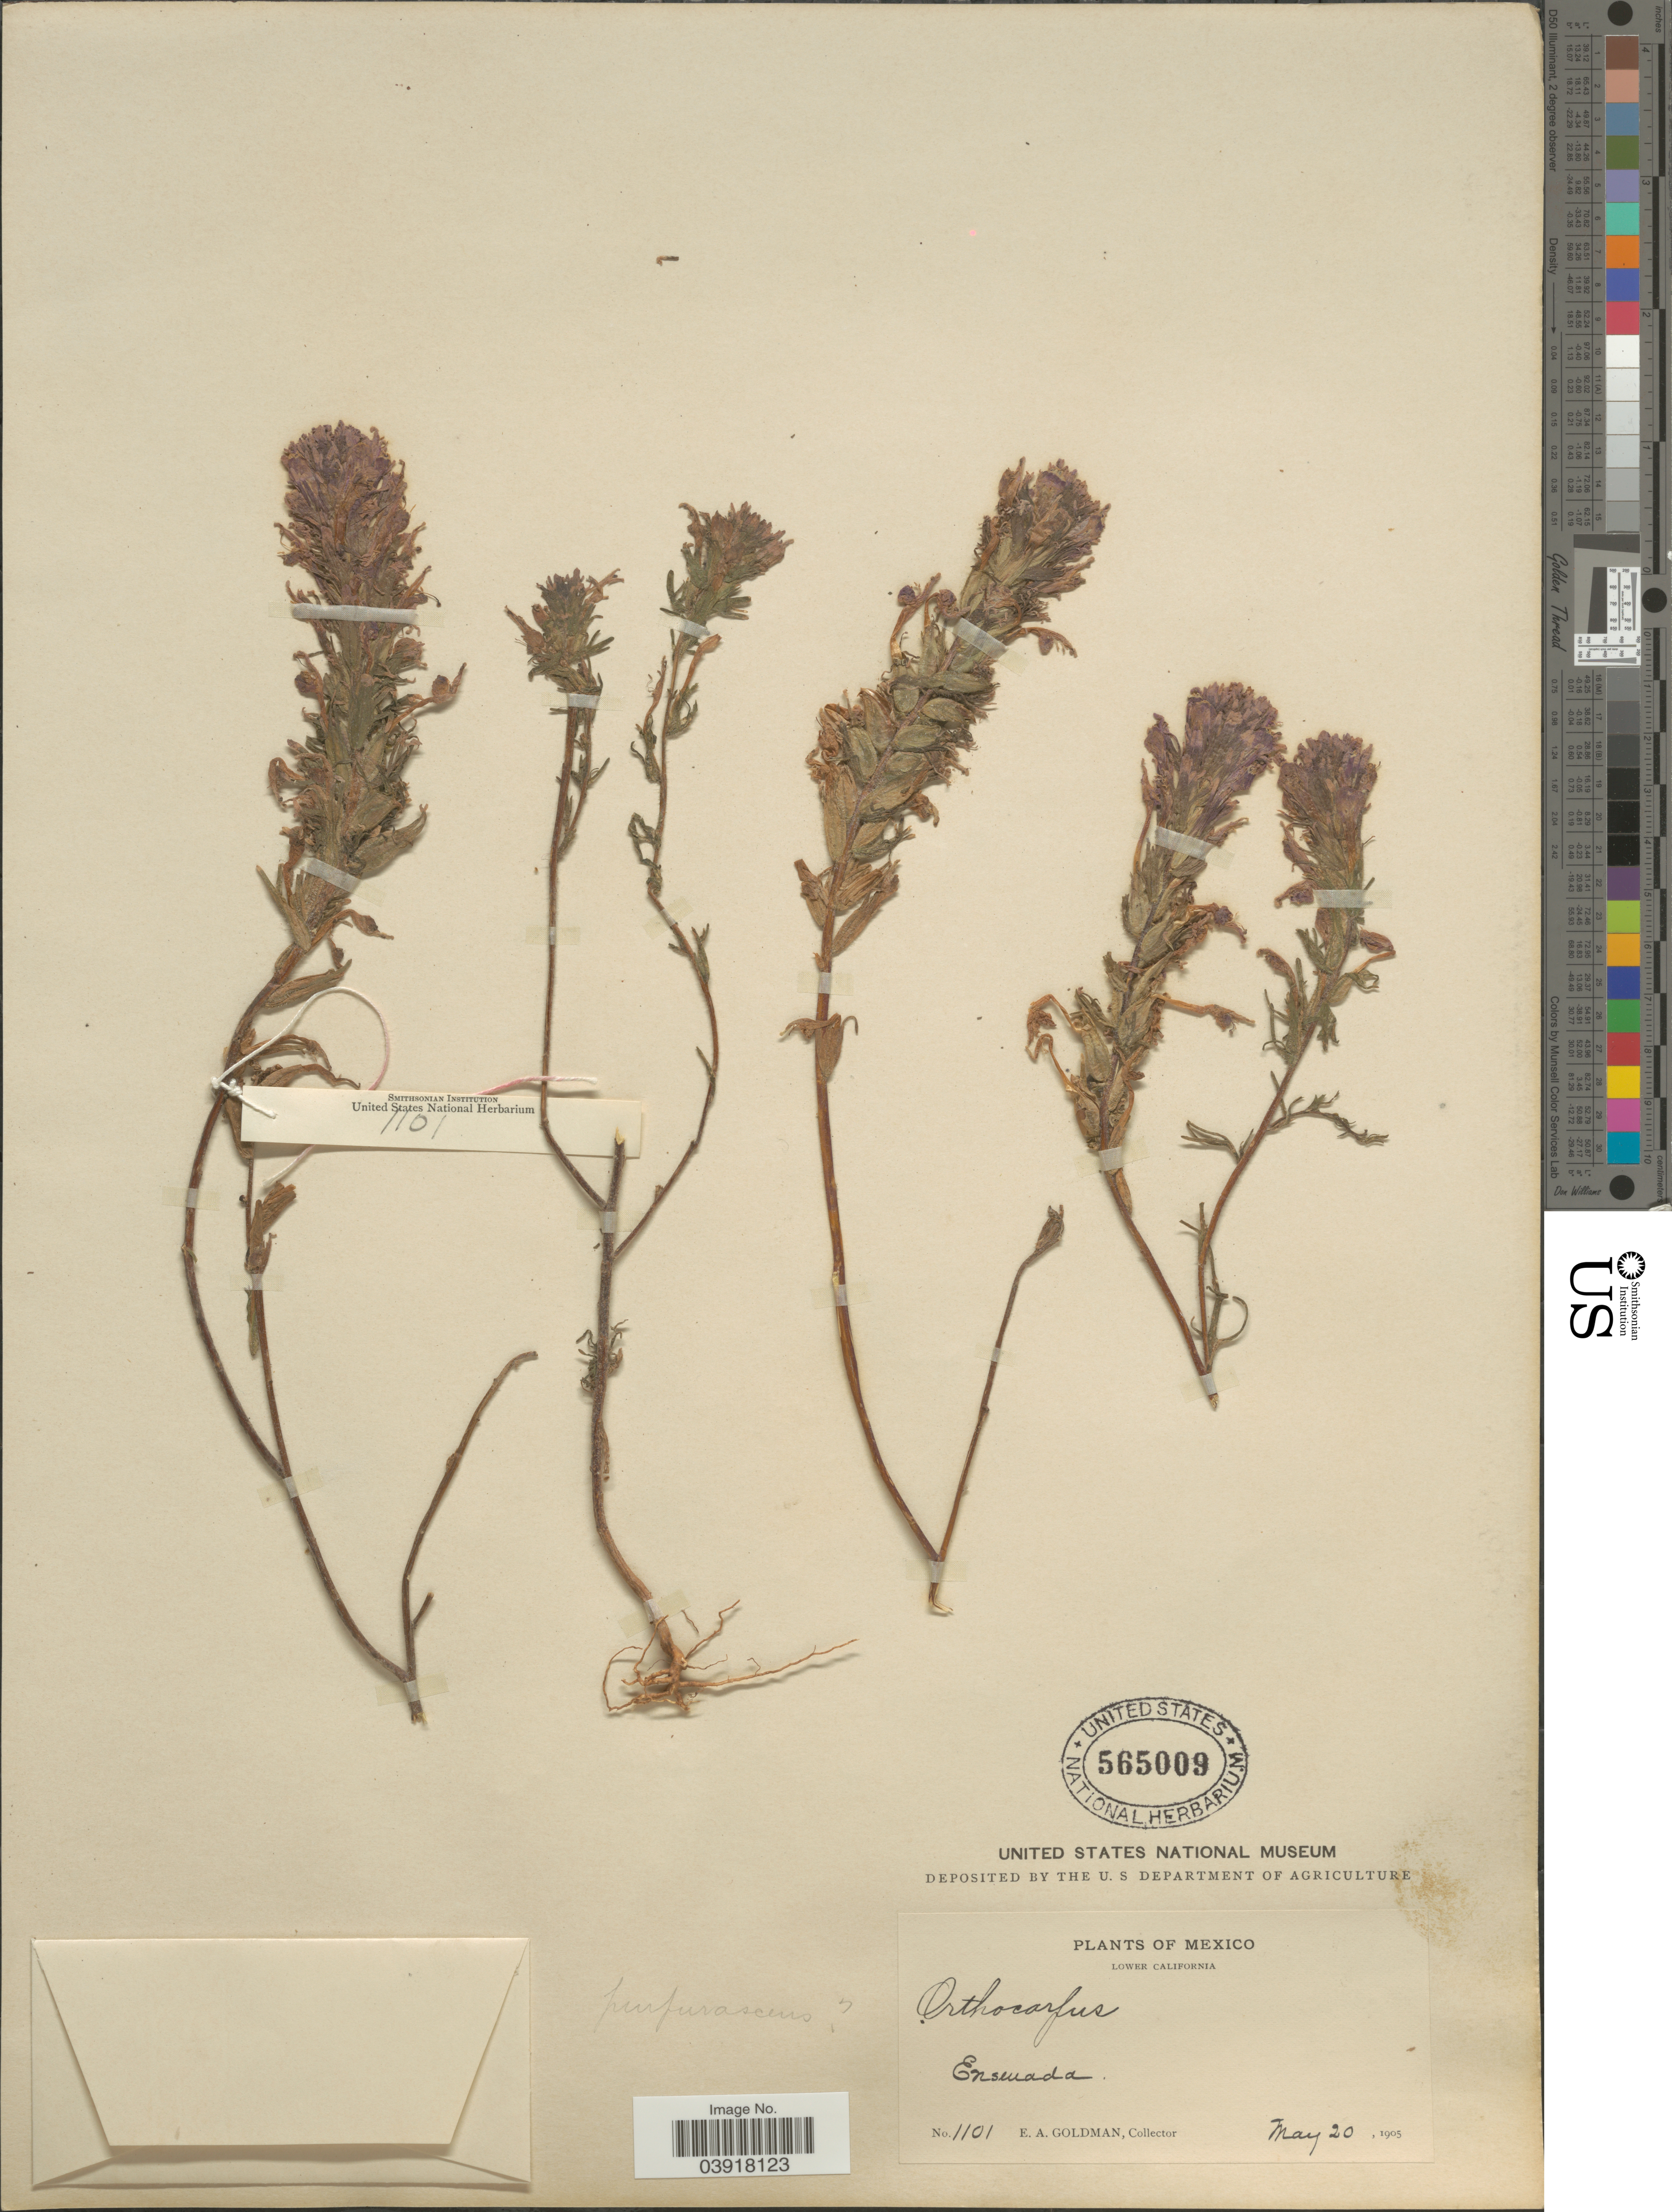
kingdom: Plantae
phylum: Tracheophyta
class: Magnoliopsida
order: Lamiales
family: Orobanchaceae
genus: Orthocarpus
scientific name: Orthocarpus purpurascens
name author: Benth.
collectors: E. A. Goldman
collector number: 1101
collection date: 1905-05-20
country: Mexico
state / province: Baja California Norte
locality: Lower California. Ensenada.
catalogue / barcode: US 565009